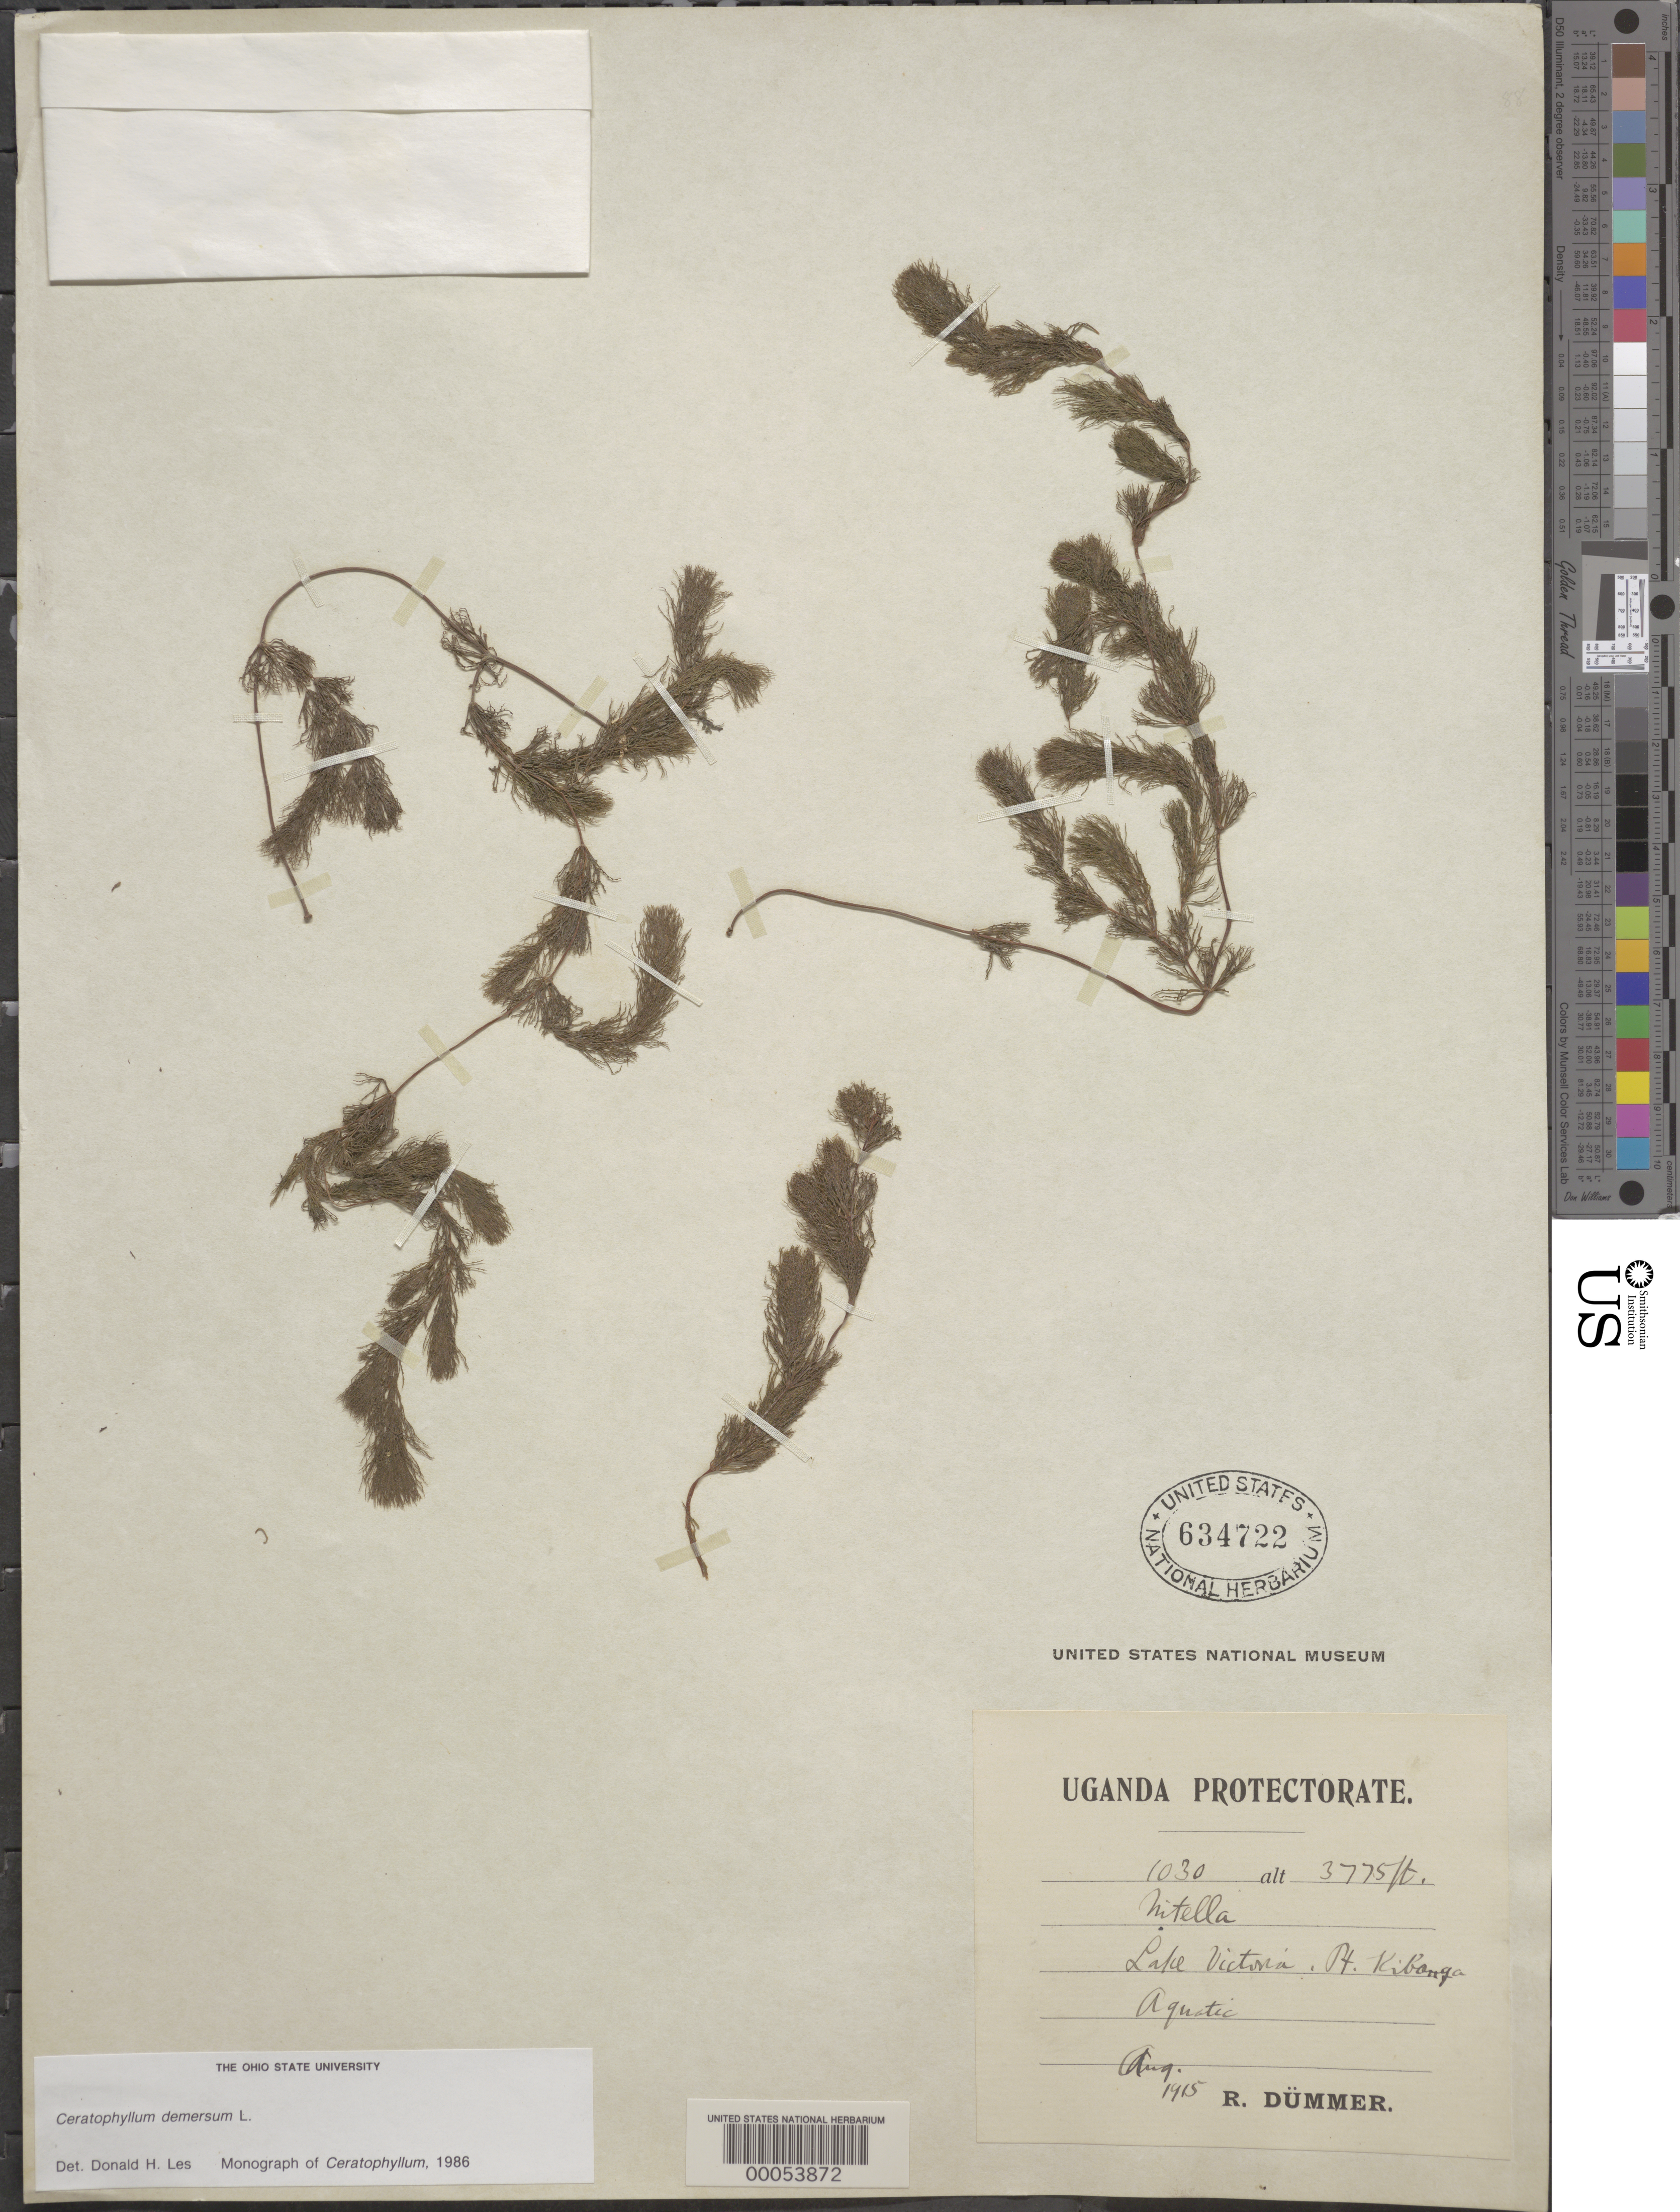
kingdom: Plantae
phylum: Tracheophyta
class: Magnoliopsida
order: Ceratophyllales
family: Ceratophyllaceae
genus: Ceratophyllum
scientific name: Ceratophyllum demersum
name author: L.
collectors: R. Dümmer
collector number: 1030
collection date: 1915-08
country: Uganda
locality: Uganda Protectorate. Lake Victoria. Pt. Kibonga. Aquatic.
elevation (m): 1151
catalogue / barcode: US 634722